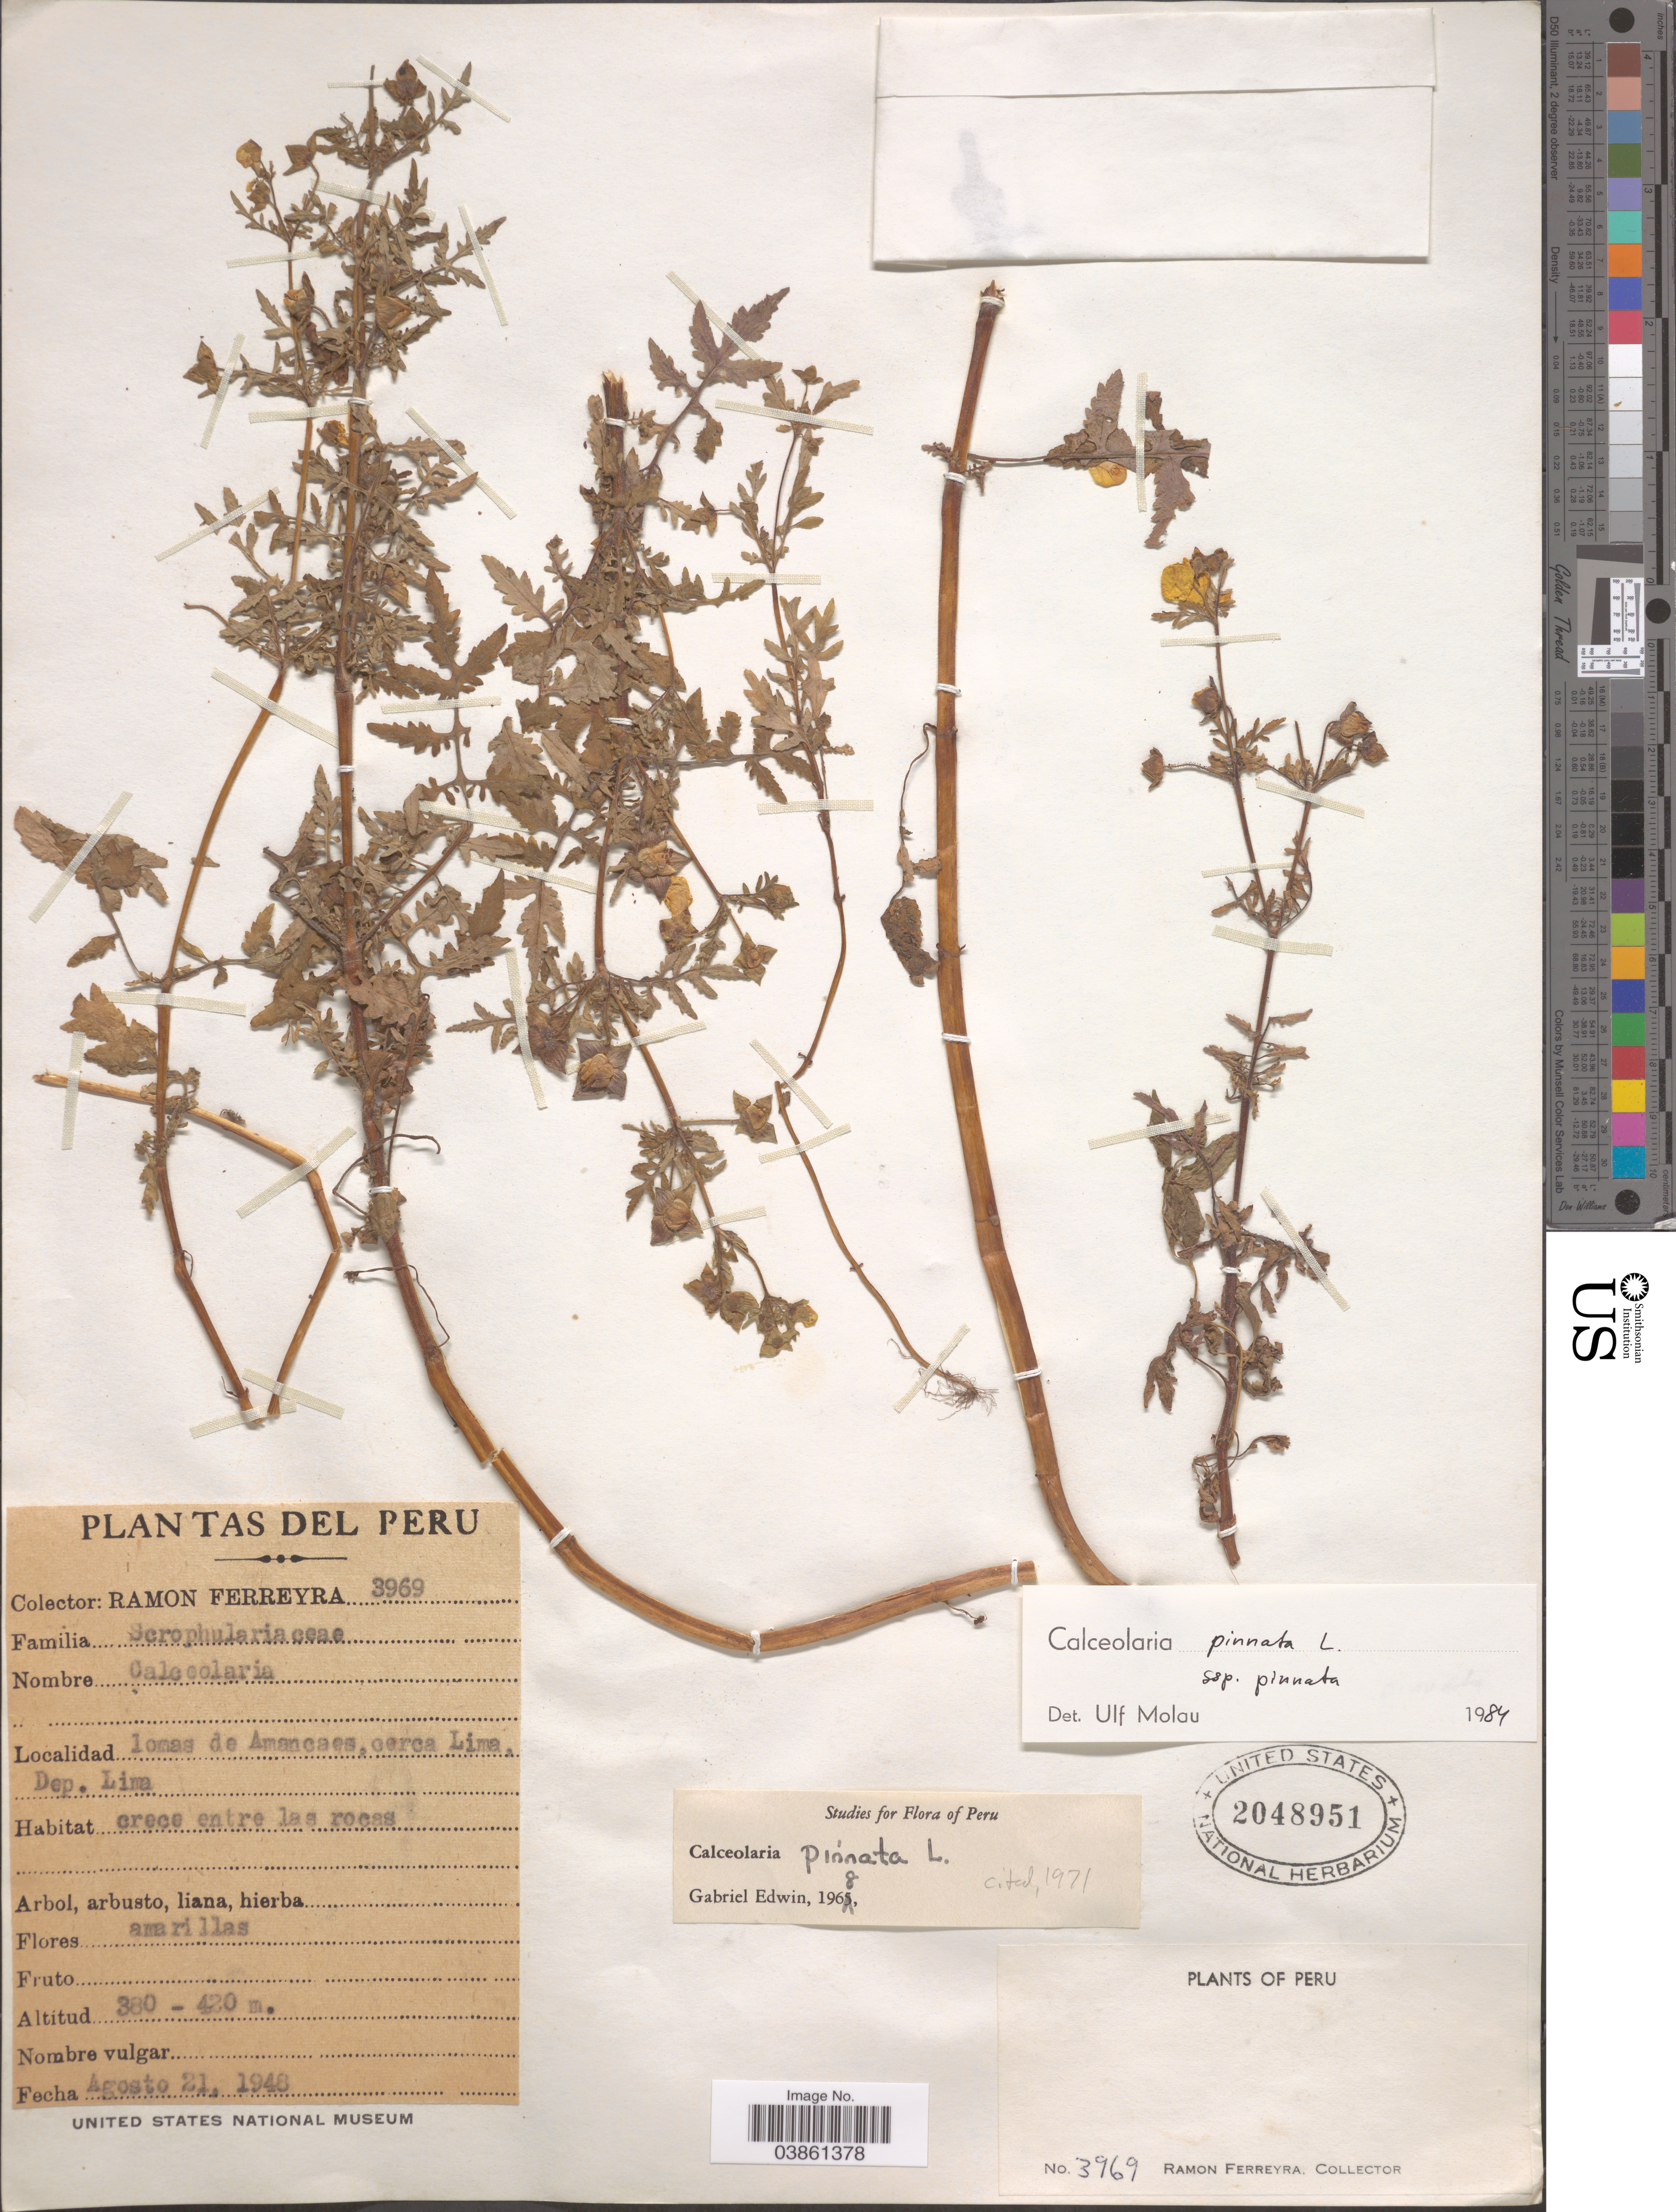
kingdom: Plantae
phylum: Tracheophyta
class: Magnoliopsida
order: Lamiales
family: Calceolariaceae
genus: Calceolaria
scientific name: Calceolaria pinnata subsp. pinnata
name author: L.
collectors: R. A. Ferreyra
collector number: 3969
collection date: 1948-08-21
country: Peru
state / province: Lima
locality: Lomas de Amancaes, cerca Lima, Dep. Lima.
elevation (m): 380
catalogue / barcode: US 2048951